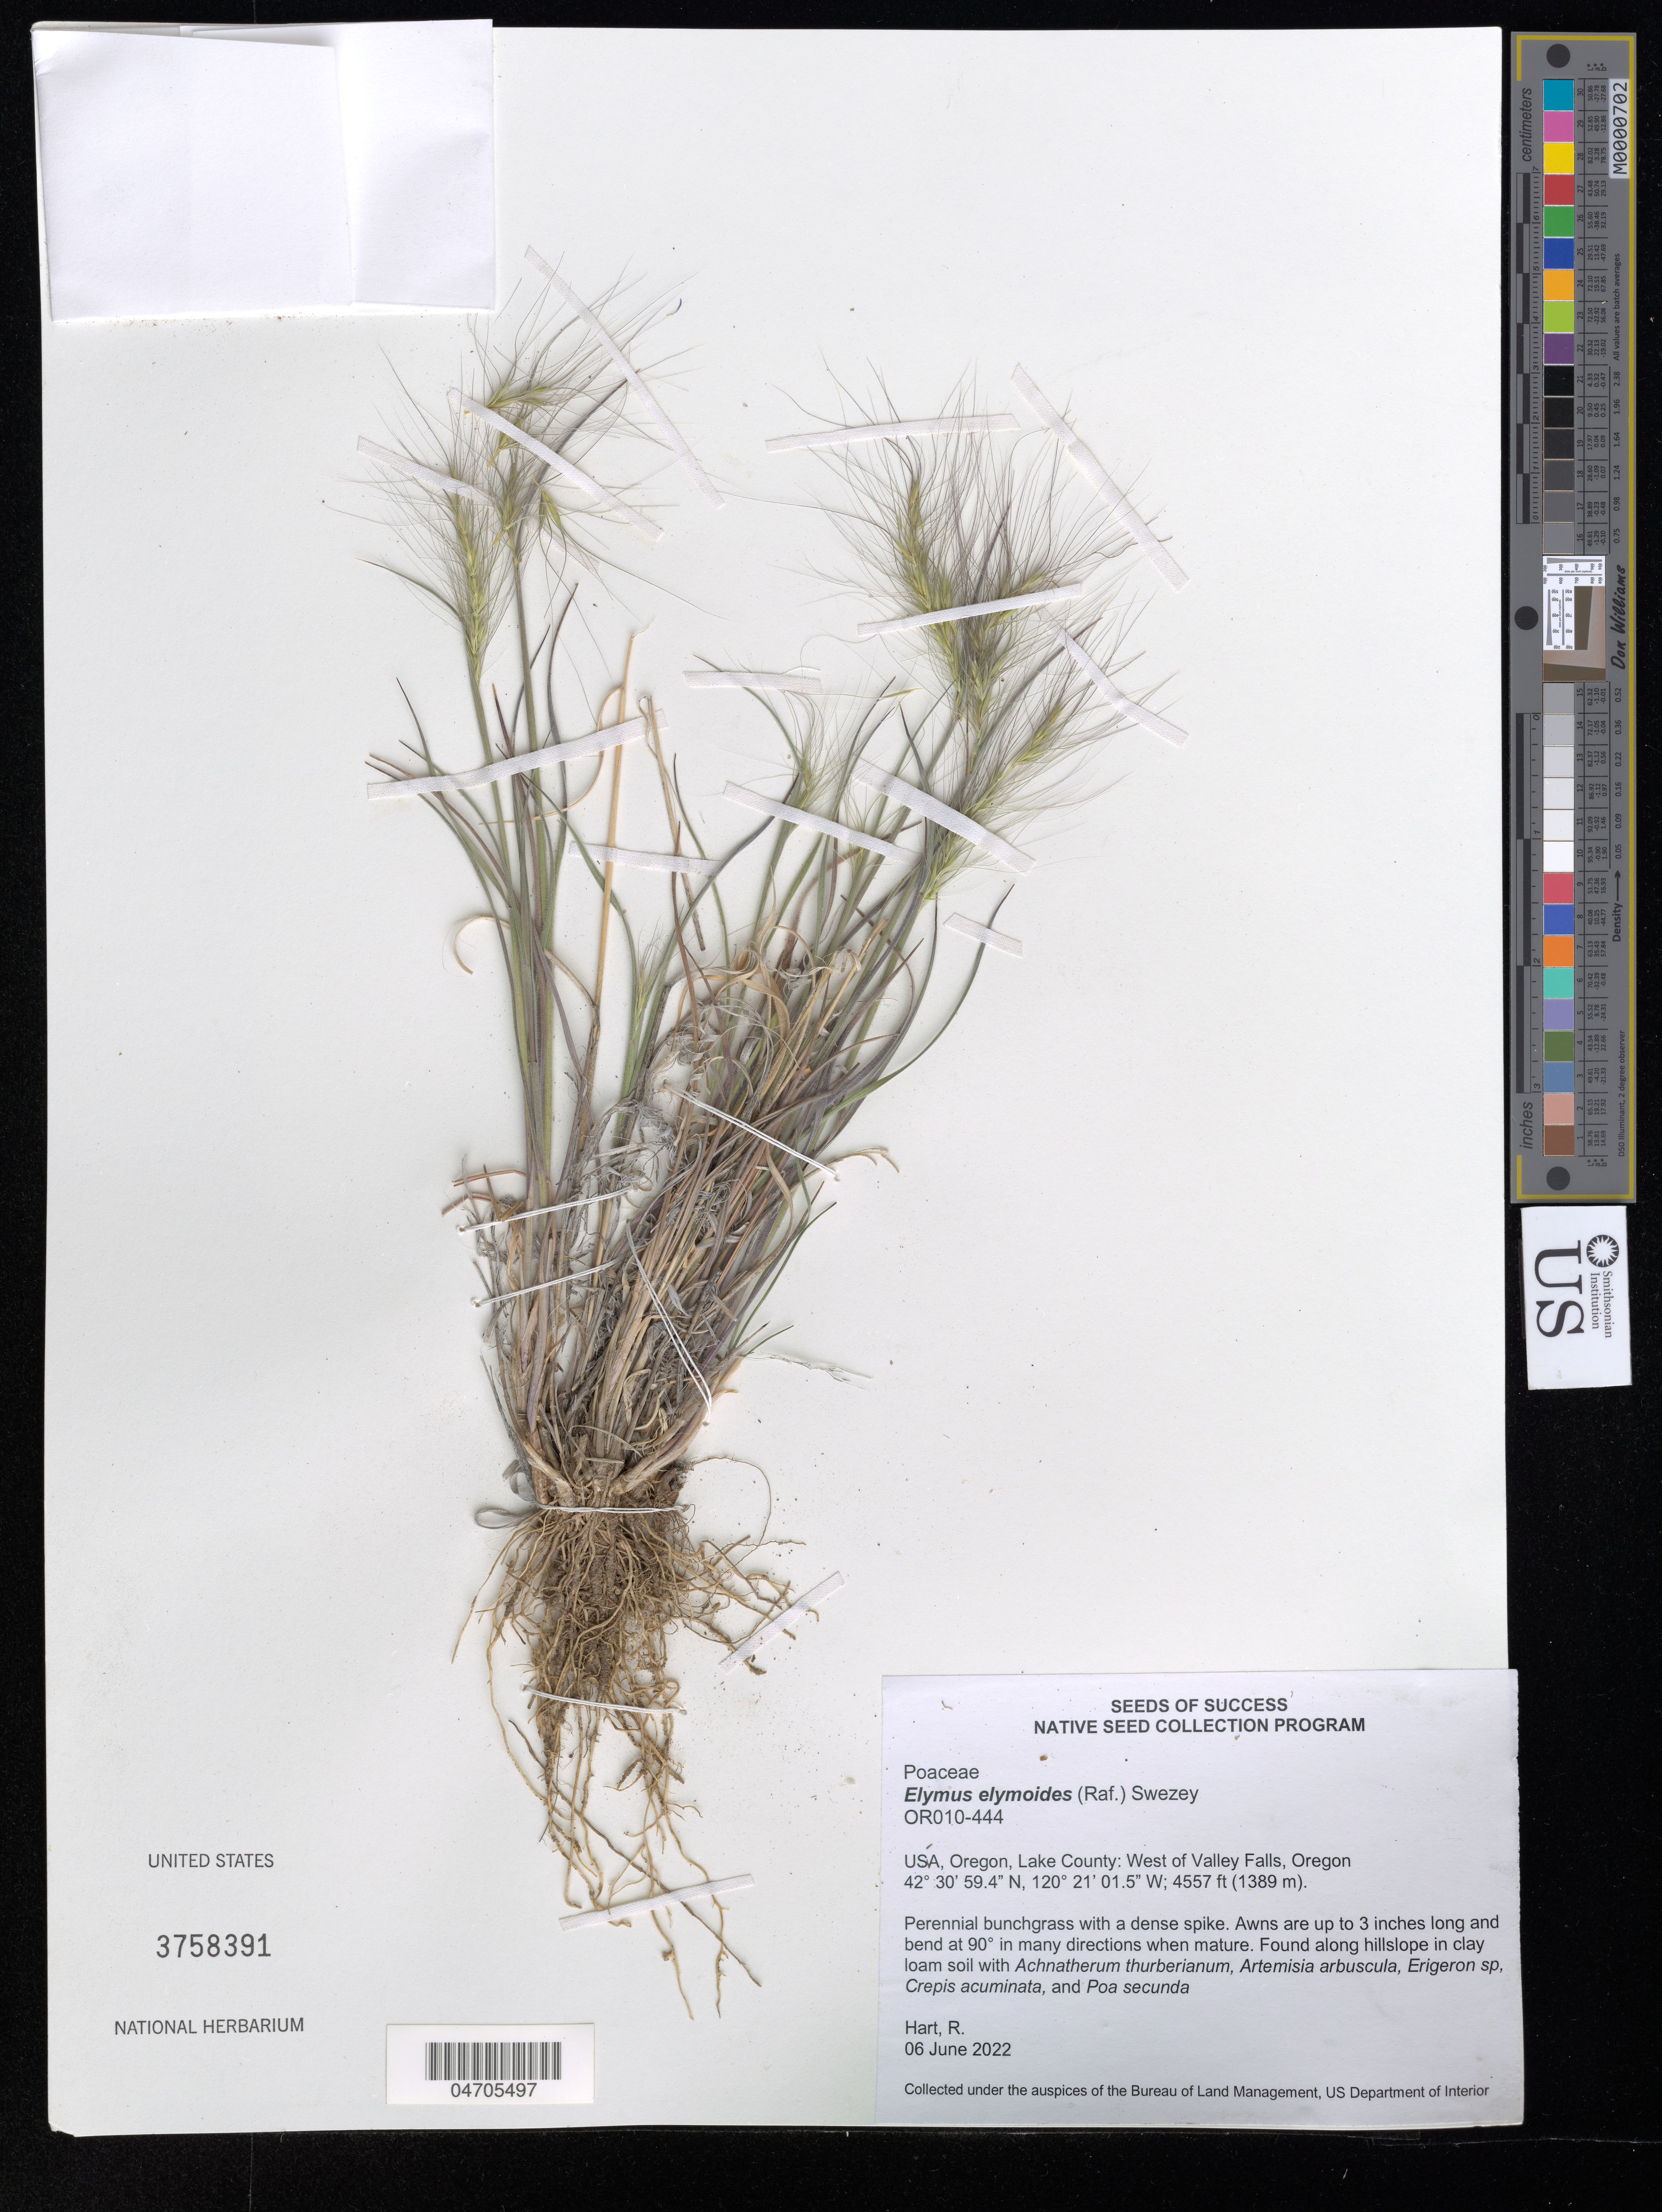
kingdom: Plantae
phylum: Tracheophyta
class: Liliopsida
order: Poales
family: Poaceae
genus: Elymus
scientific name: Elymus elymoides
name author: (Raf.) Swezey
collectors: R. A. Hart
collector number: OR010-444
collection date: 2022-06-06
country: United States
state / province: Oregon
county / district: Lake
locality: Lake County: West of Valley Falls, Oregon.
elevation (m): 1389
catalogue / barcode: US 3758391